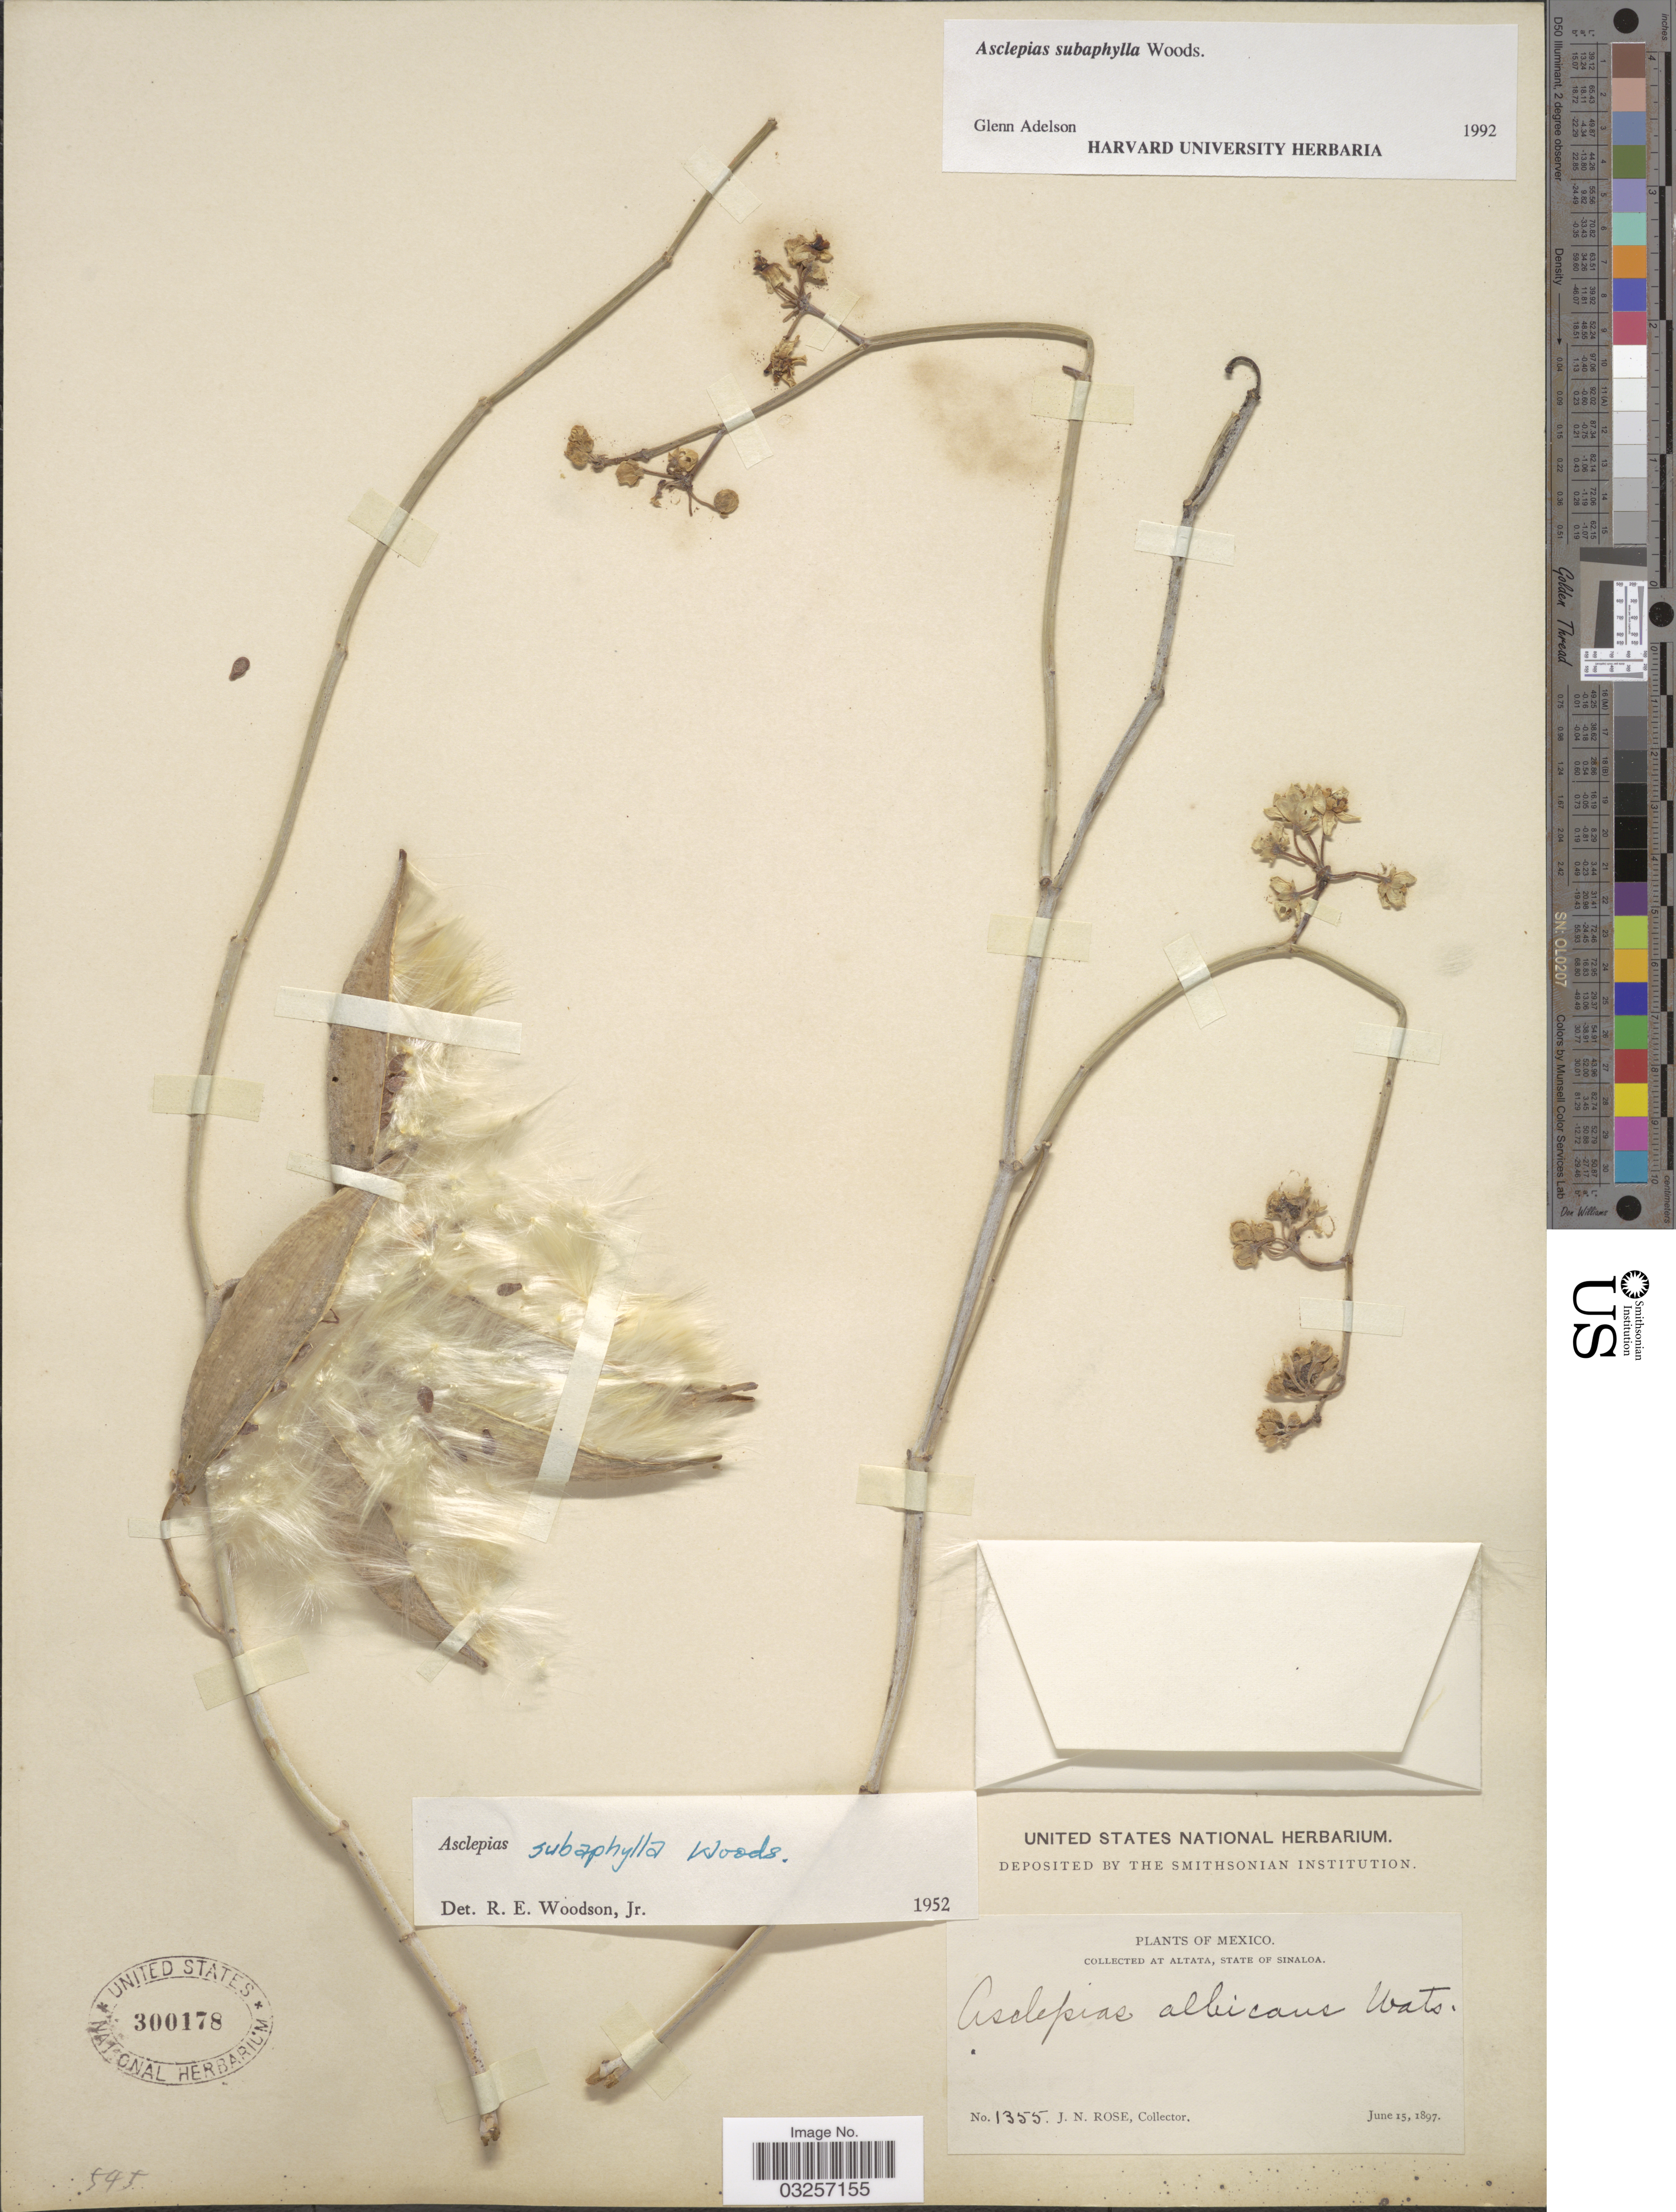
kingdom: Plantae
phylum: Tracheophyta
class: Magnoliopsida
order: Gentianales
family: Apocynaceae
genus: Asclepias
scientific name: Asclepias subaphylla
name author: Woodson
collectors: J. N. Rose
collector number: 1355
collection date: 1897-06-15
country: Mexico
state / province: Sinaloa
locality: At Altata.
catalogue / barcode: US 300178